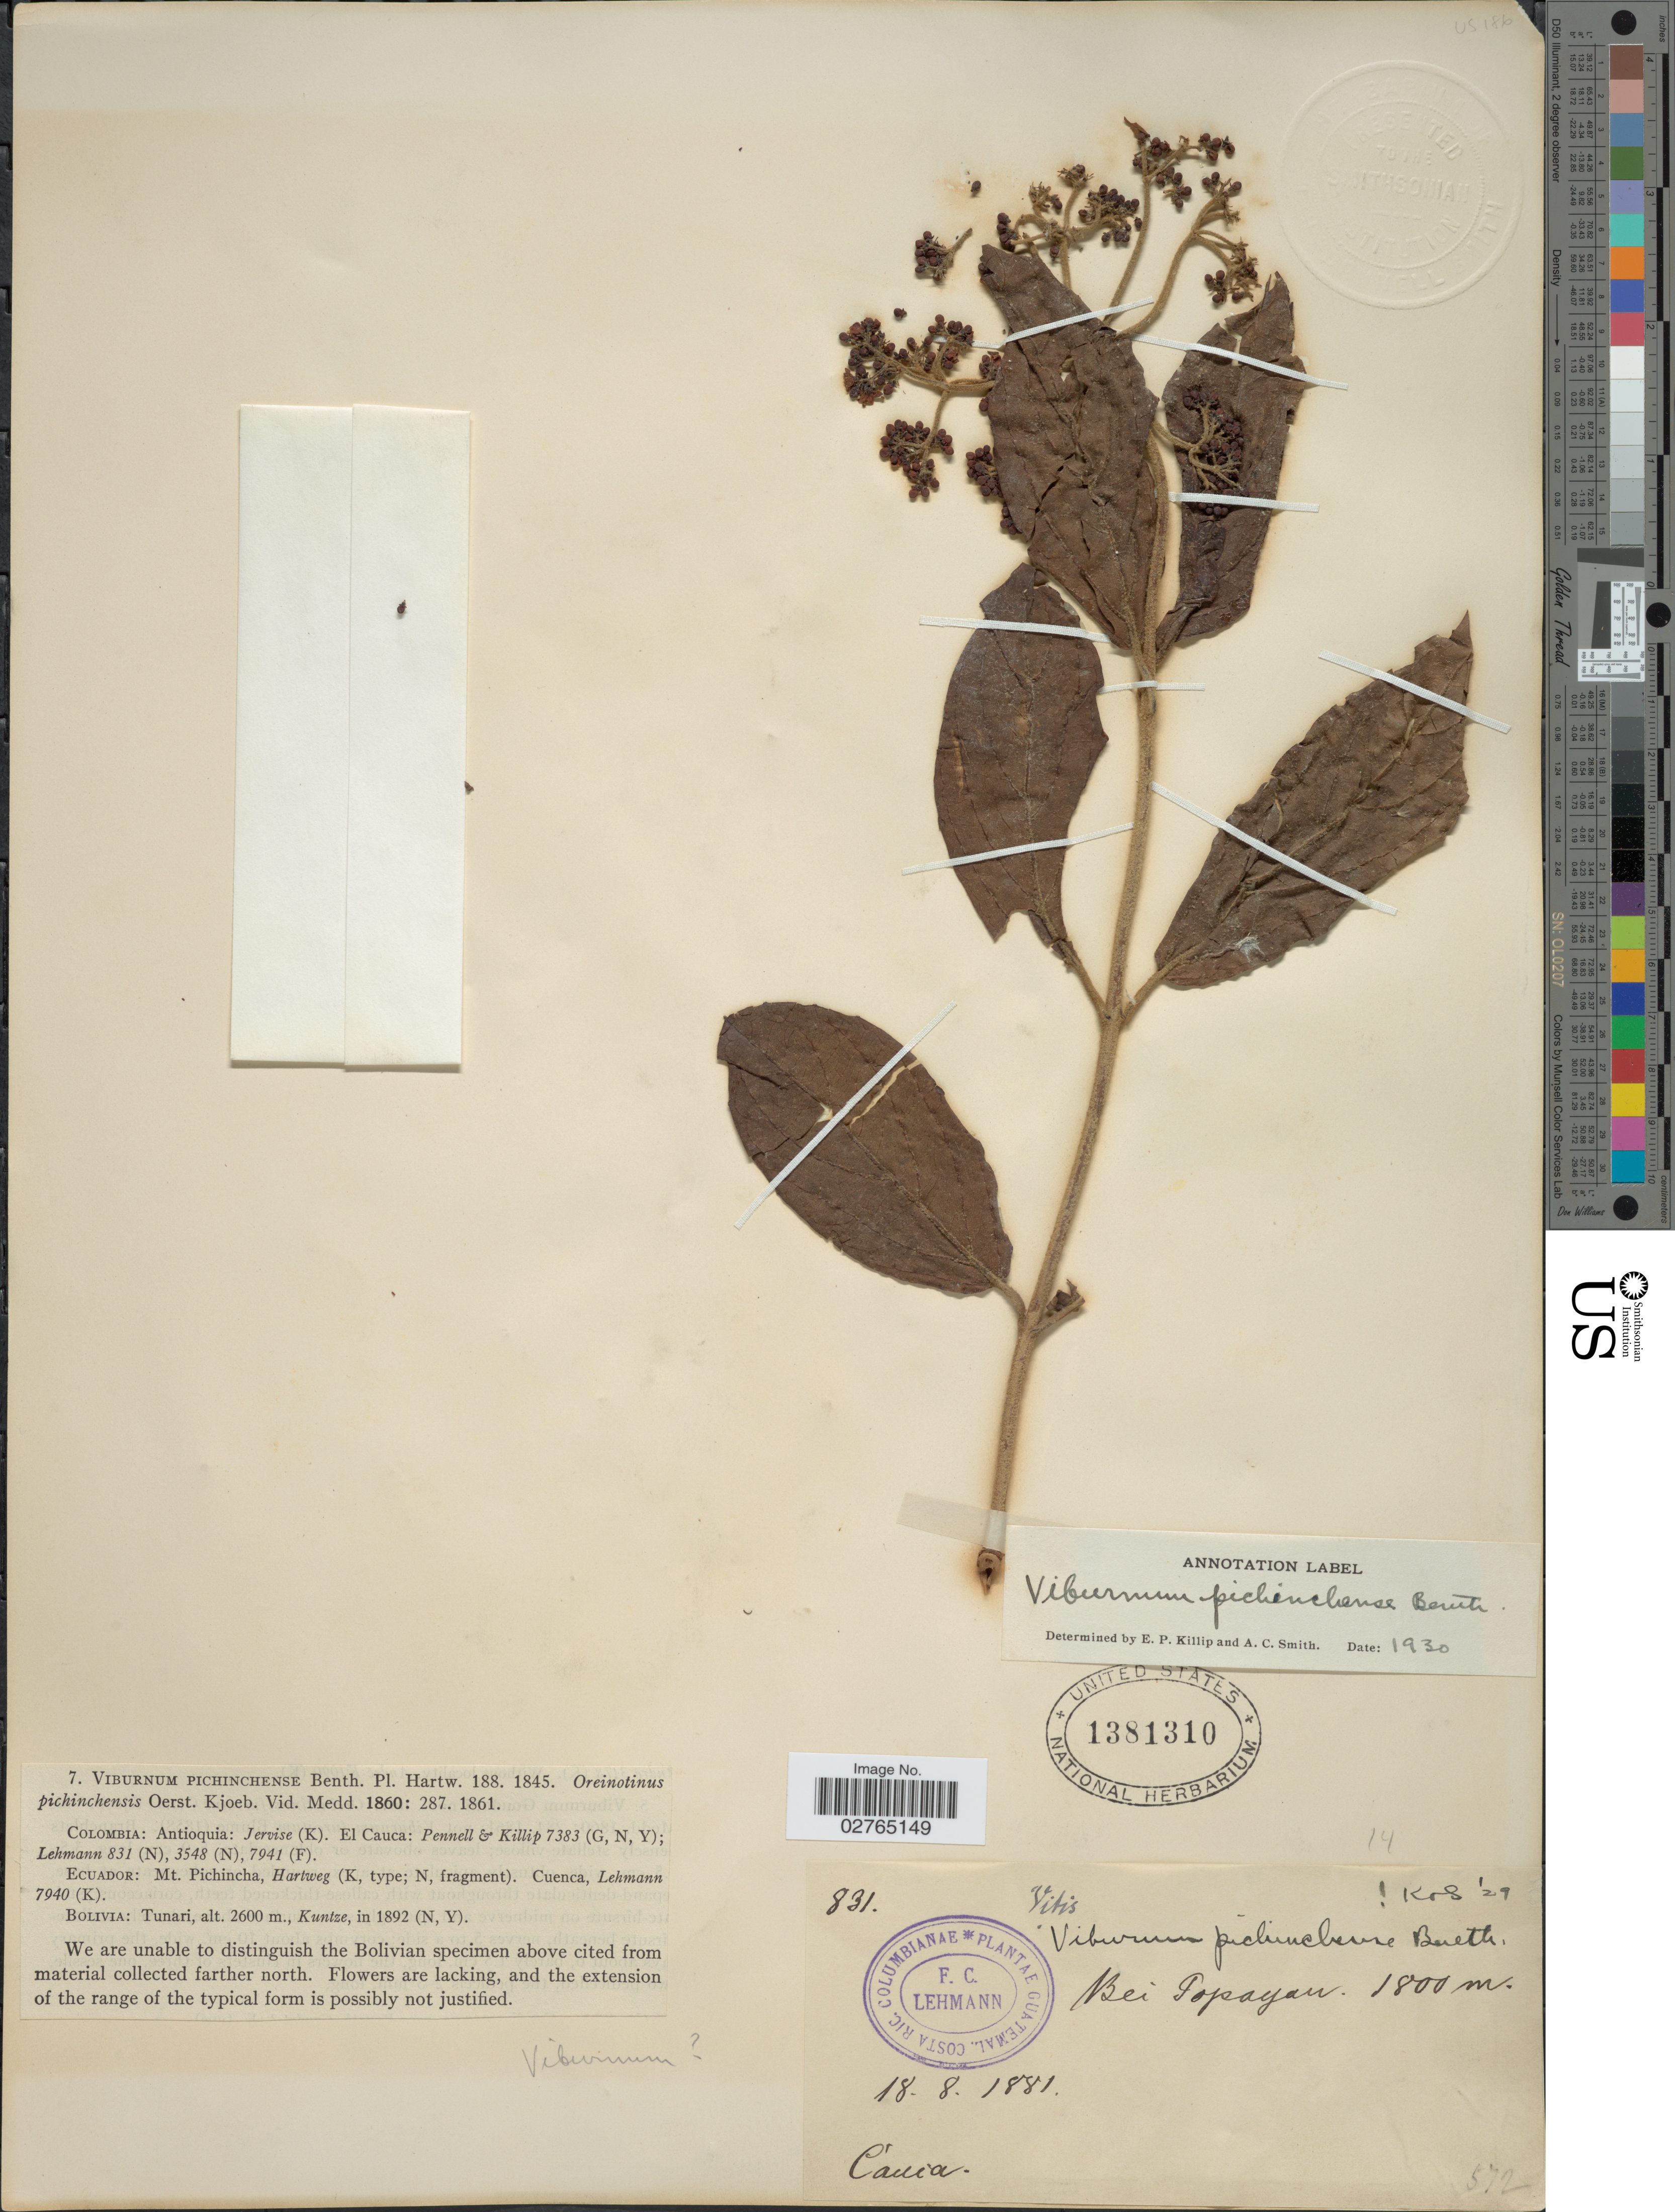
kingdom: Plantae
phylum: Tracheophyta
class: Magnoliopsida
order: Dipsacales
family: Viburnaceae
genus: Viburnum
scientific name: Viburnum pichinchense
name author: Benth.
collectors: F. C. Lehmann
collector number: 831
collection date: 1881-08-18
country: Colombia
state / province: Cauca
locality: Bei Popayan.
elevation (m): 1800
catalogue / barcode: US 1381310